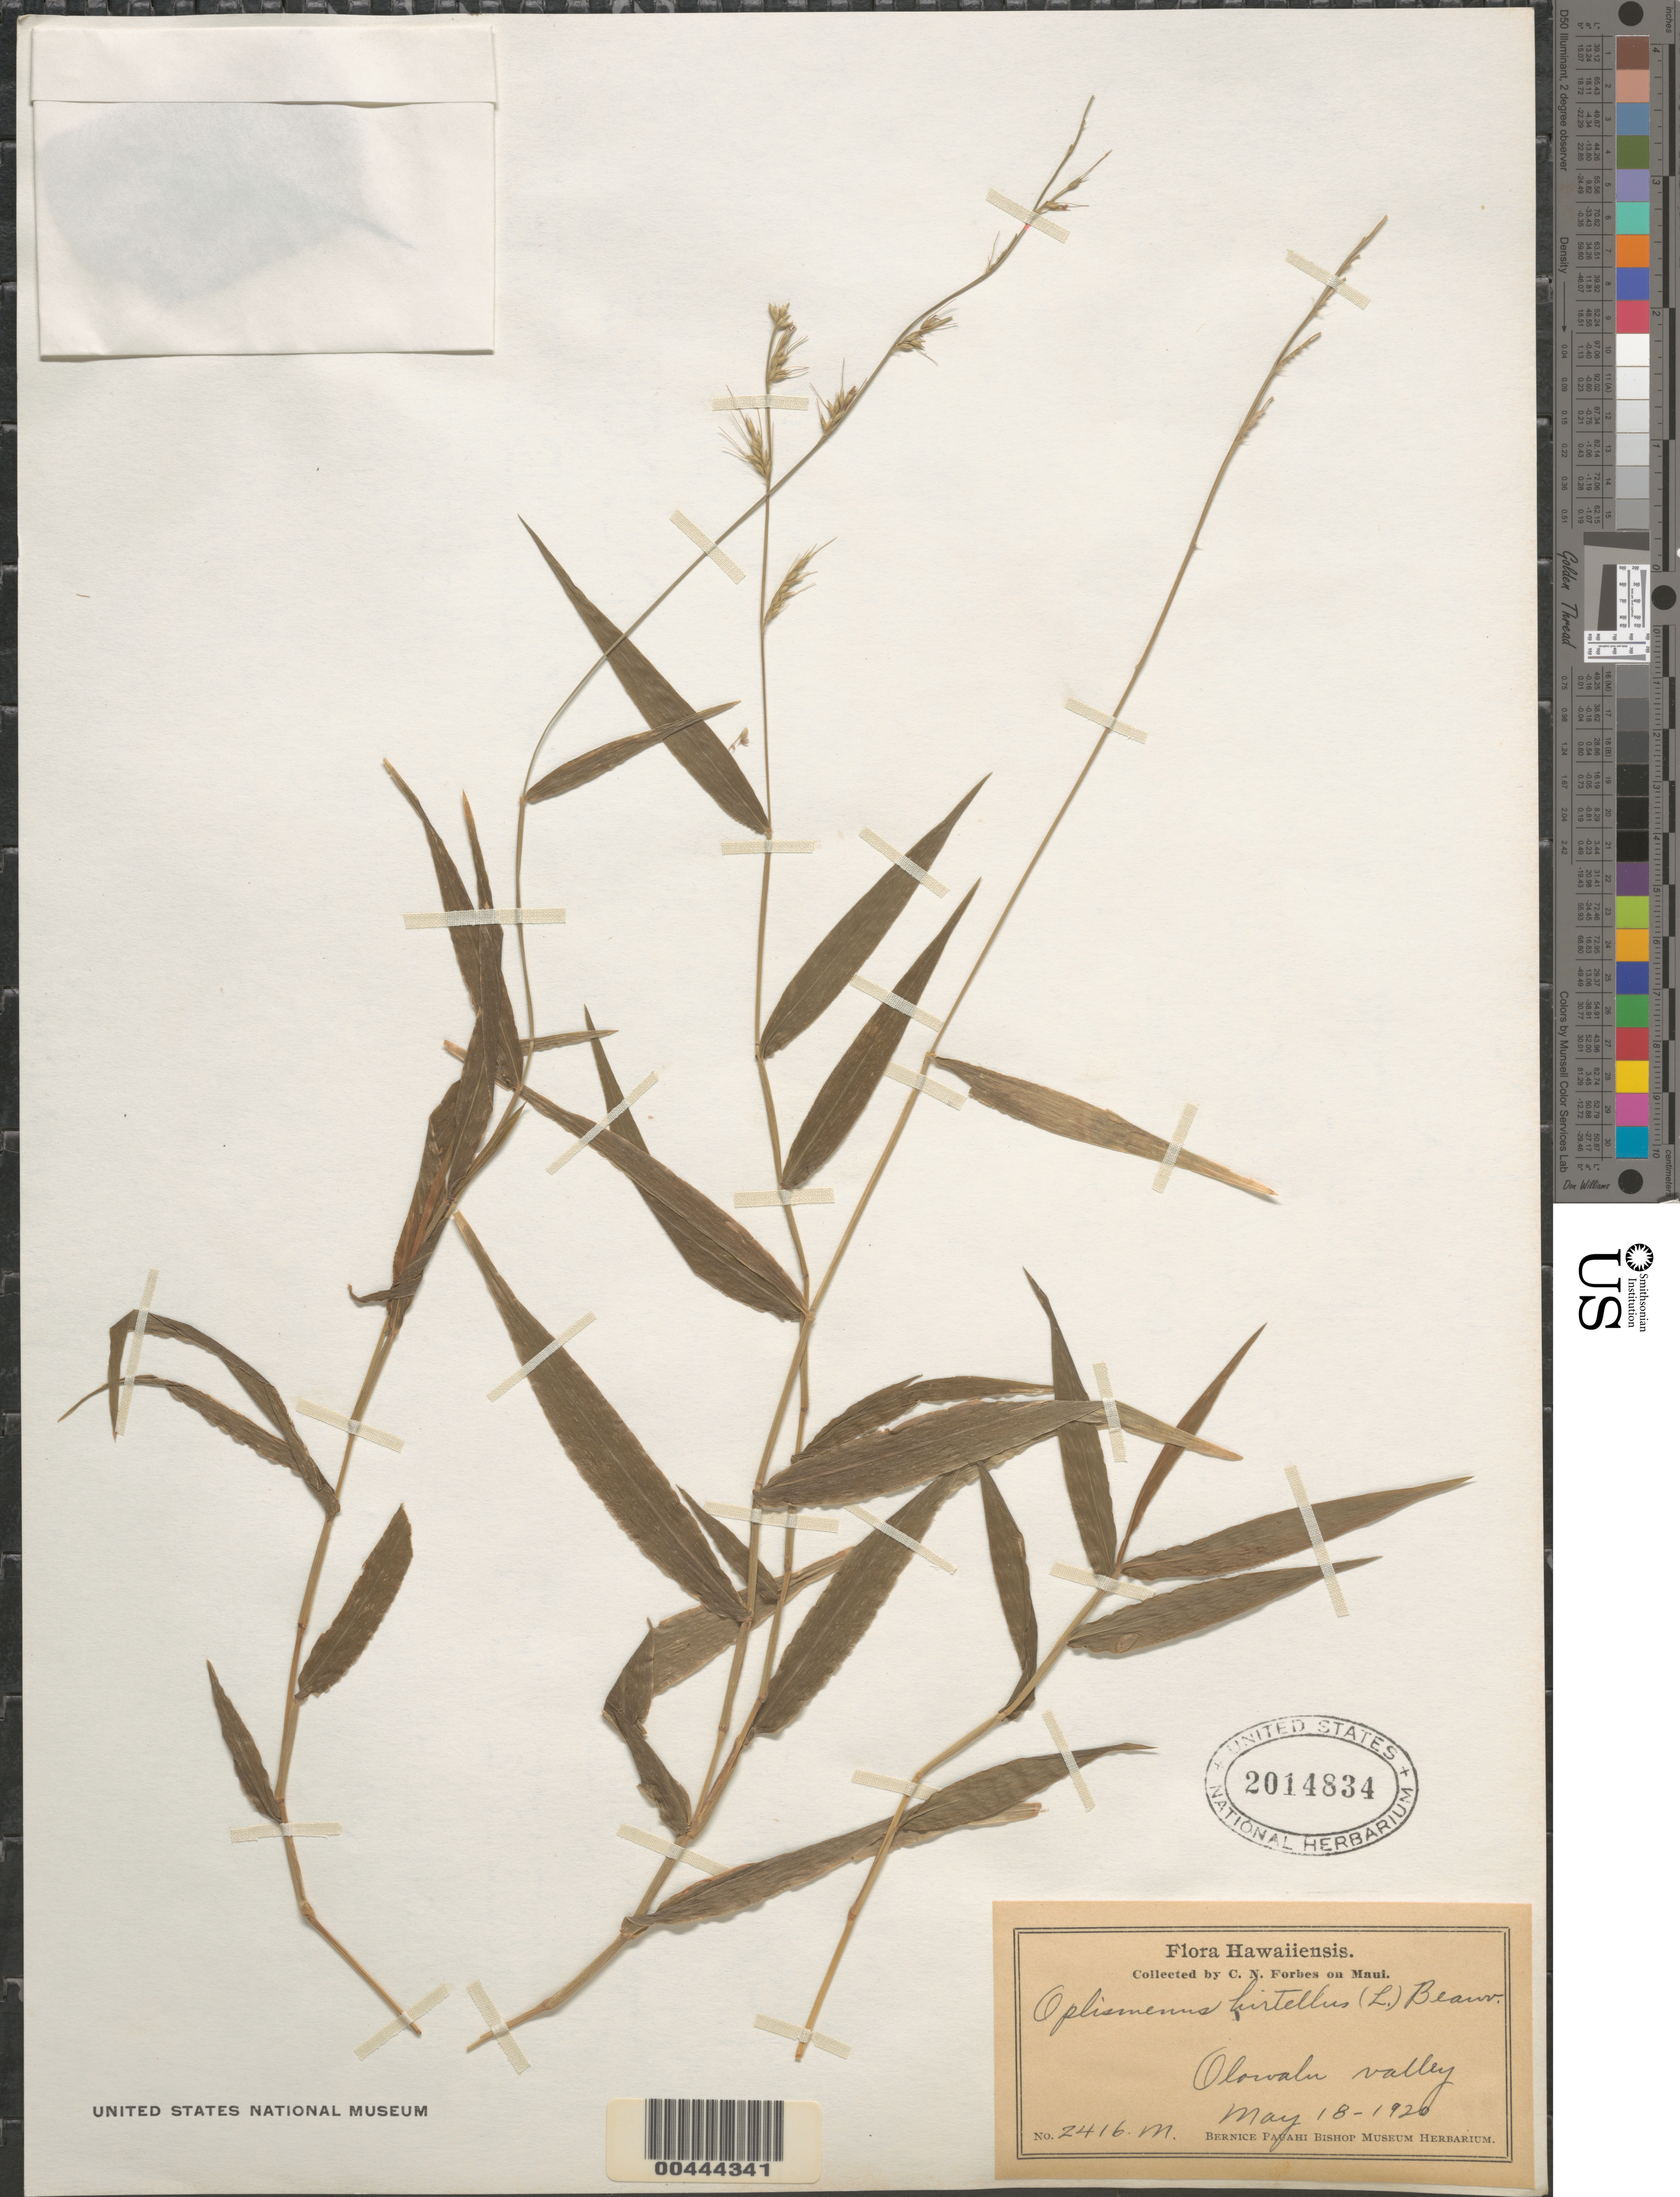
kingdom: Plantae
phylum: Tracheophyta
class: Liliopsida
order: Poales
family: Poaceae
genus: Oplismenus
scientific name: Oplismenus hirtellus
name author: (L.) P. Beauv.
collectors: C. N. Forbes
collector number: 2416.M.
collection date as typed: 18 May 1920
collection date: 1920-05-18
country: United States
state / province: Hawaii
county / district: Maui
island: Maui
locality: Olowalu Valley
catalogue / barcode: US 2014834